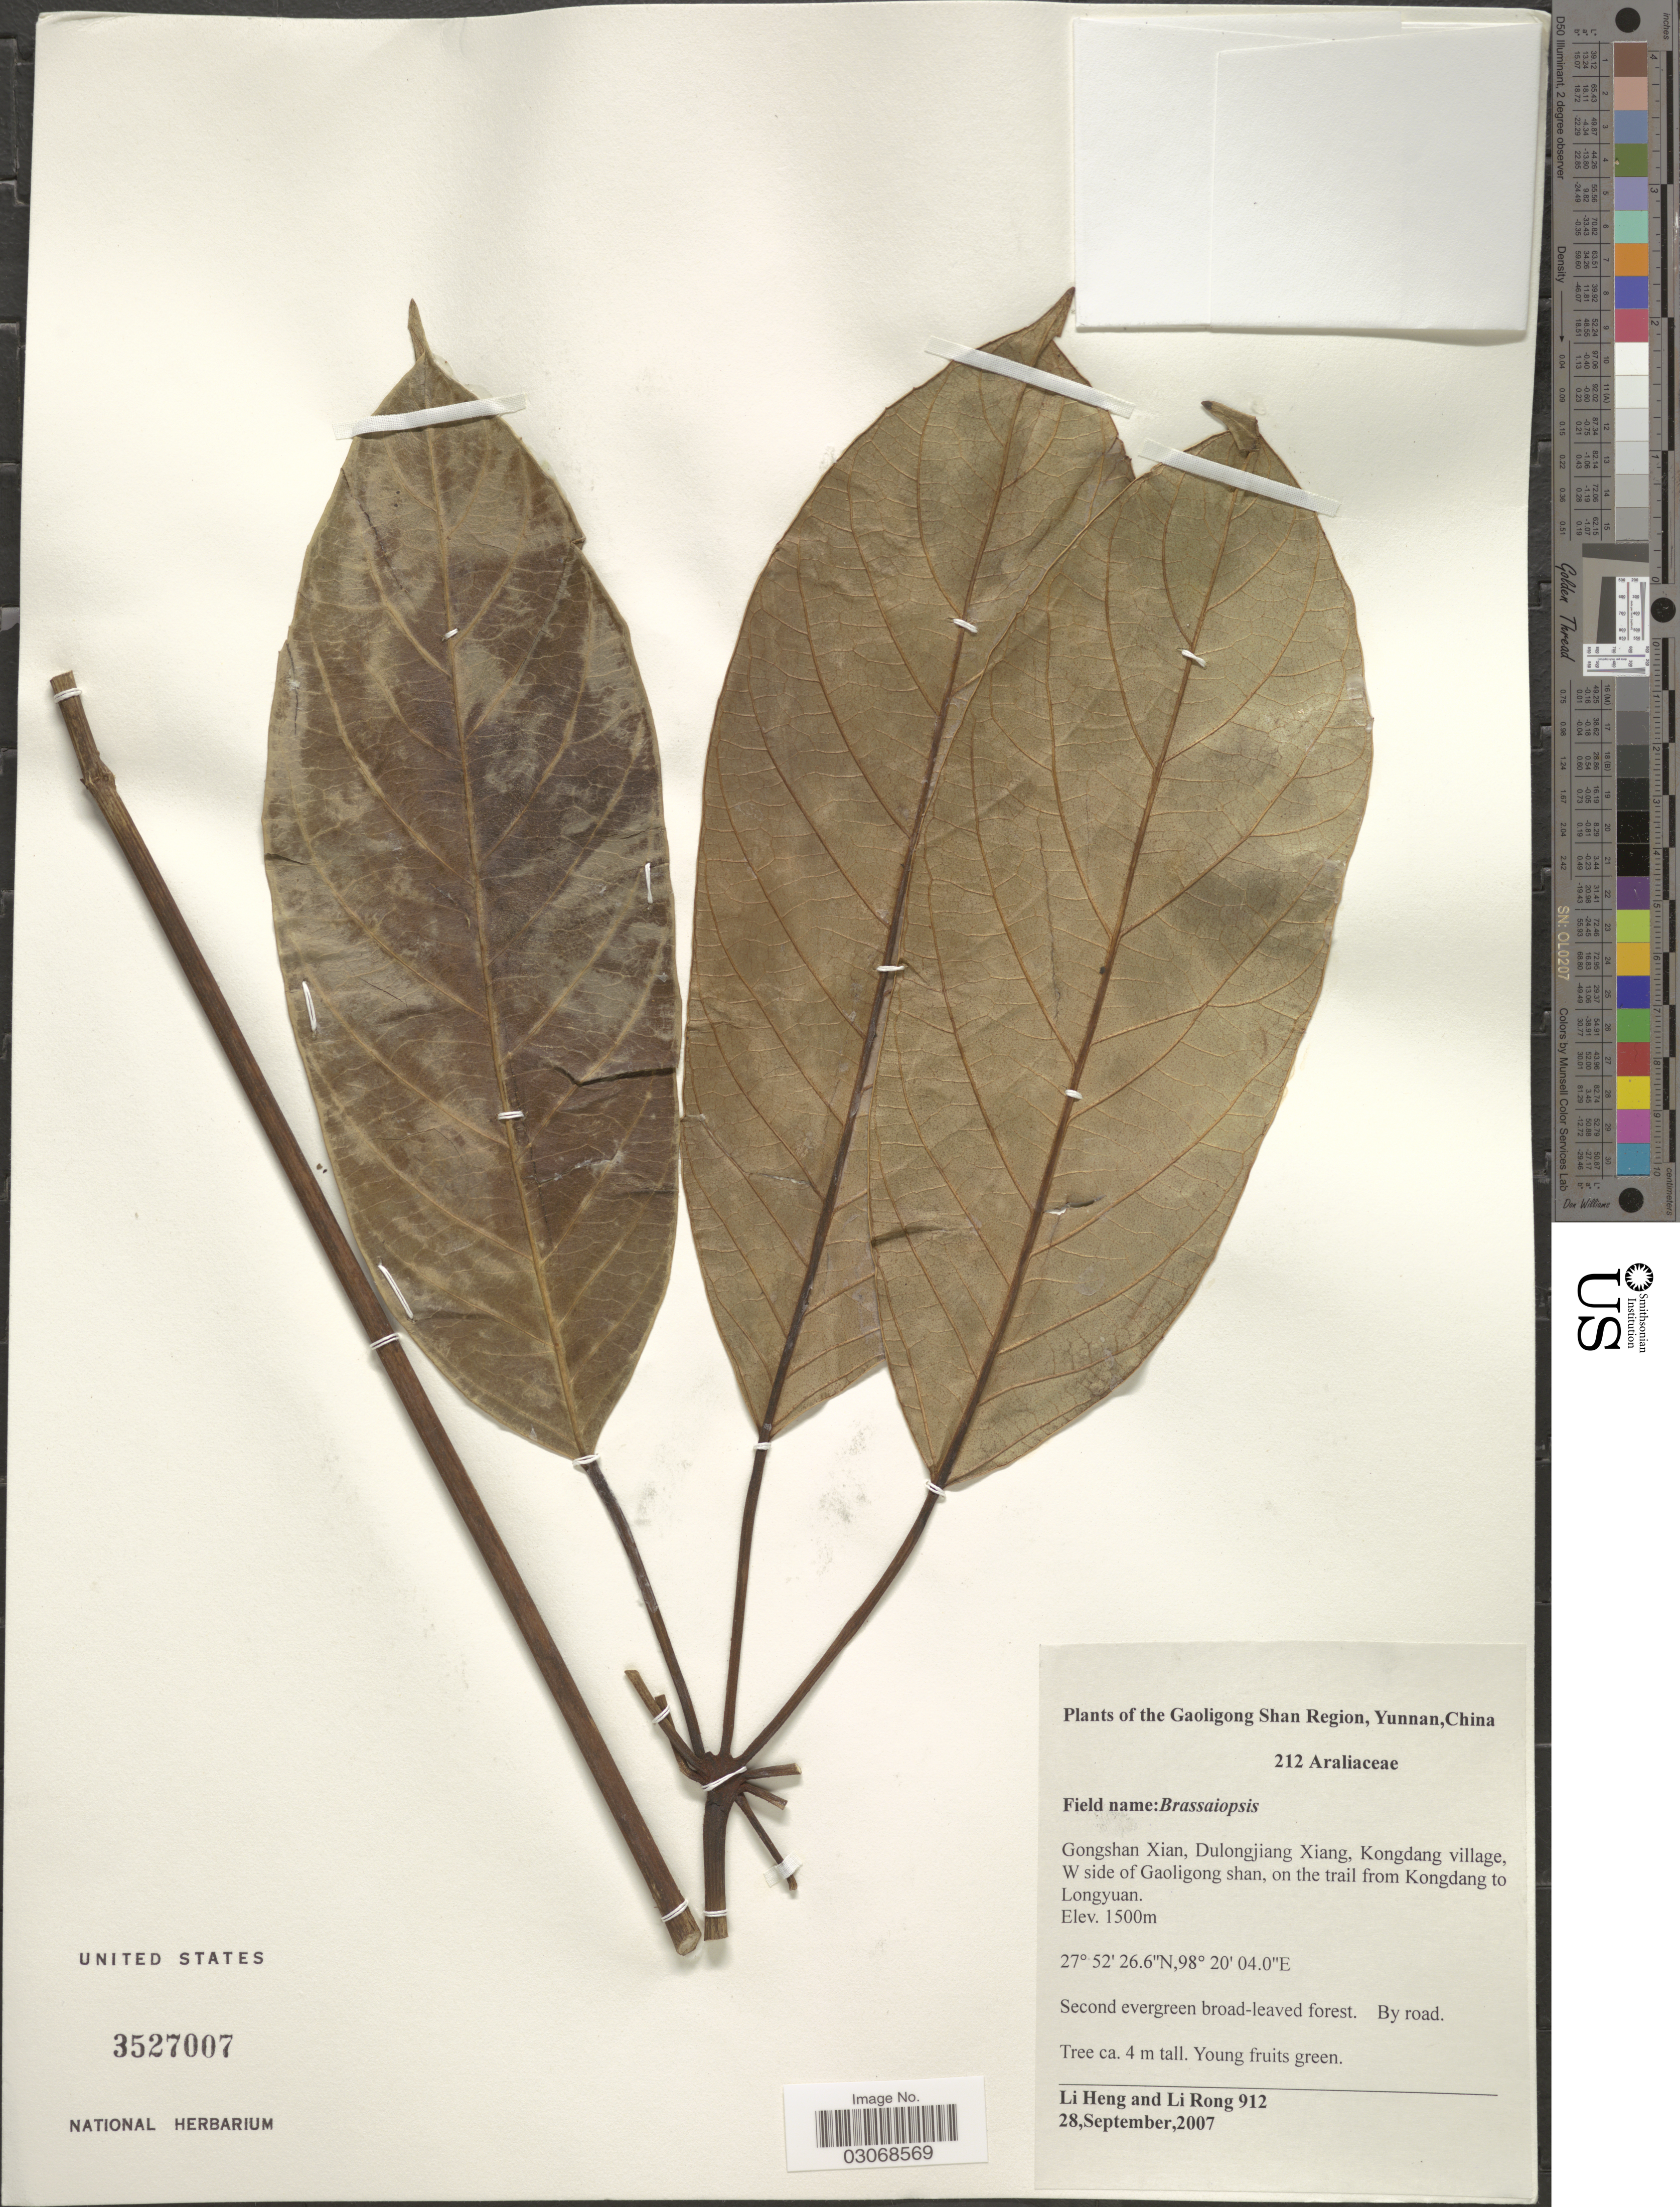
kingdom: Plantae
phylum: Tracheophyta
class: Magnoliopsida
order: Apiales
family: Araliaceae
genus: Brassaiopsis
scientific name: Brassaiopsis sp.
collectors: L. Heng & R. Li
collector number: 912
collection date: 2007-09-28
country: China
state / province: Yunnan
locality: The Gaoligong Shan Region, Gongshan Xian, Dulongjiang Xiang, Kongdang village, W side of Gaoligong shan, on the trail from Kongdang to Longyuan.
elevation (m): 1500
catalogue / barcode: US 3527007